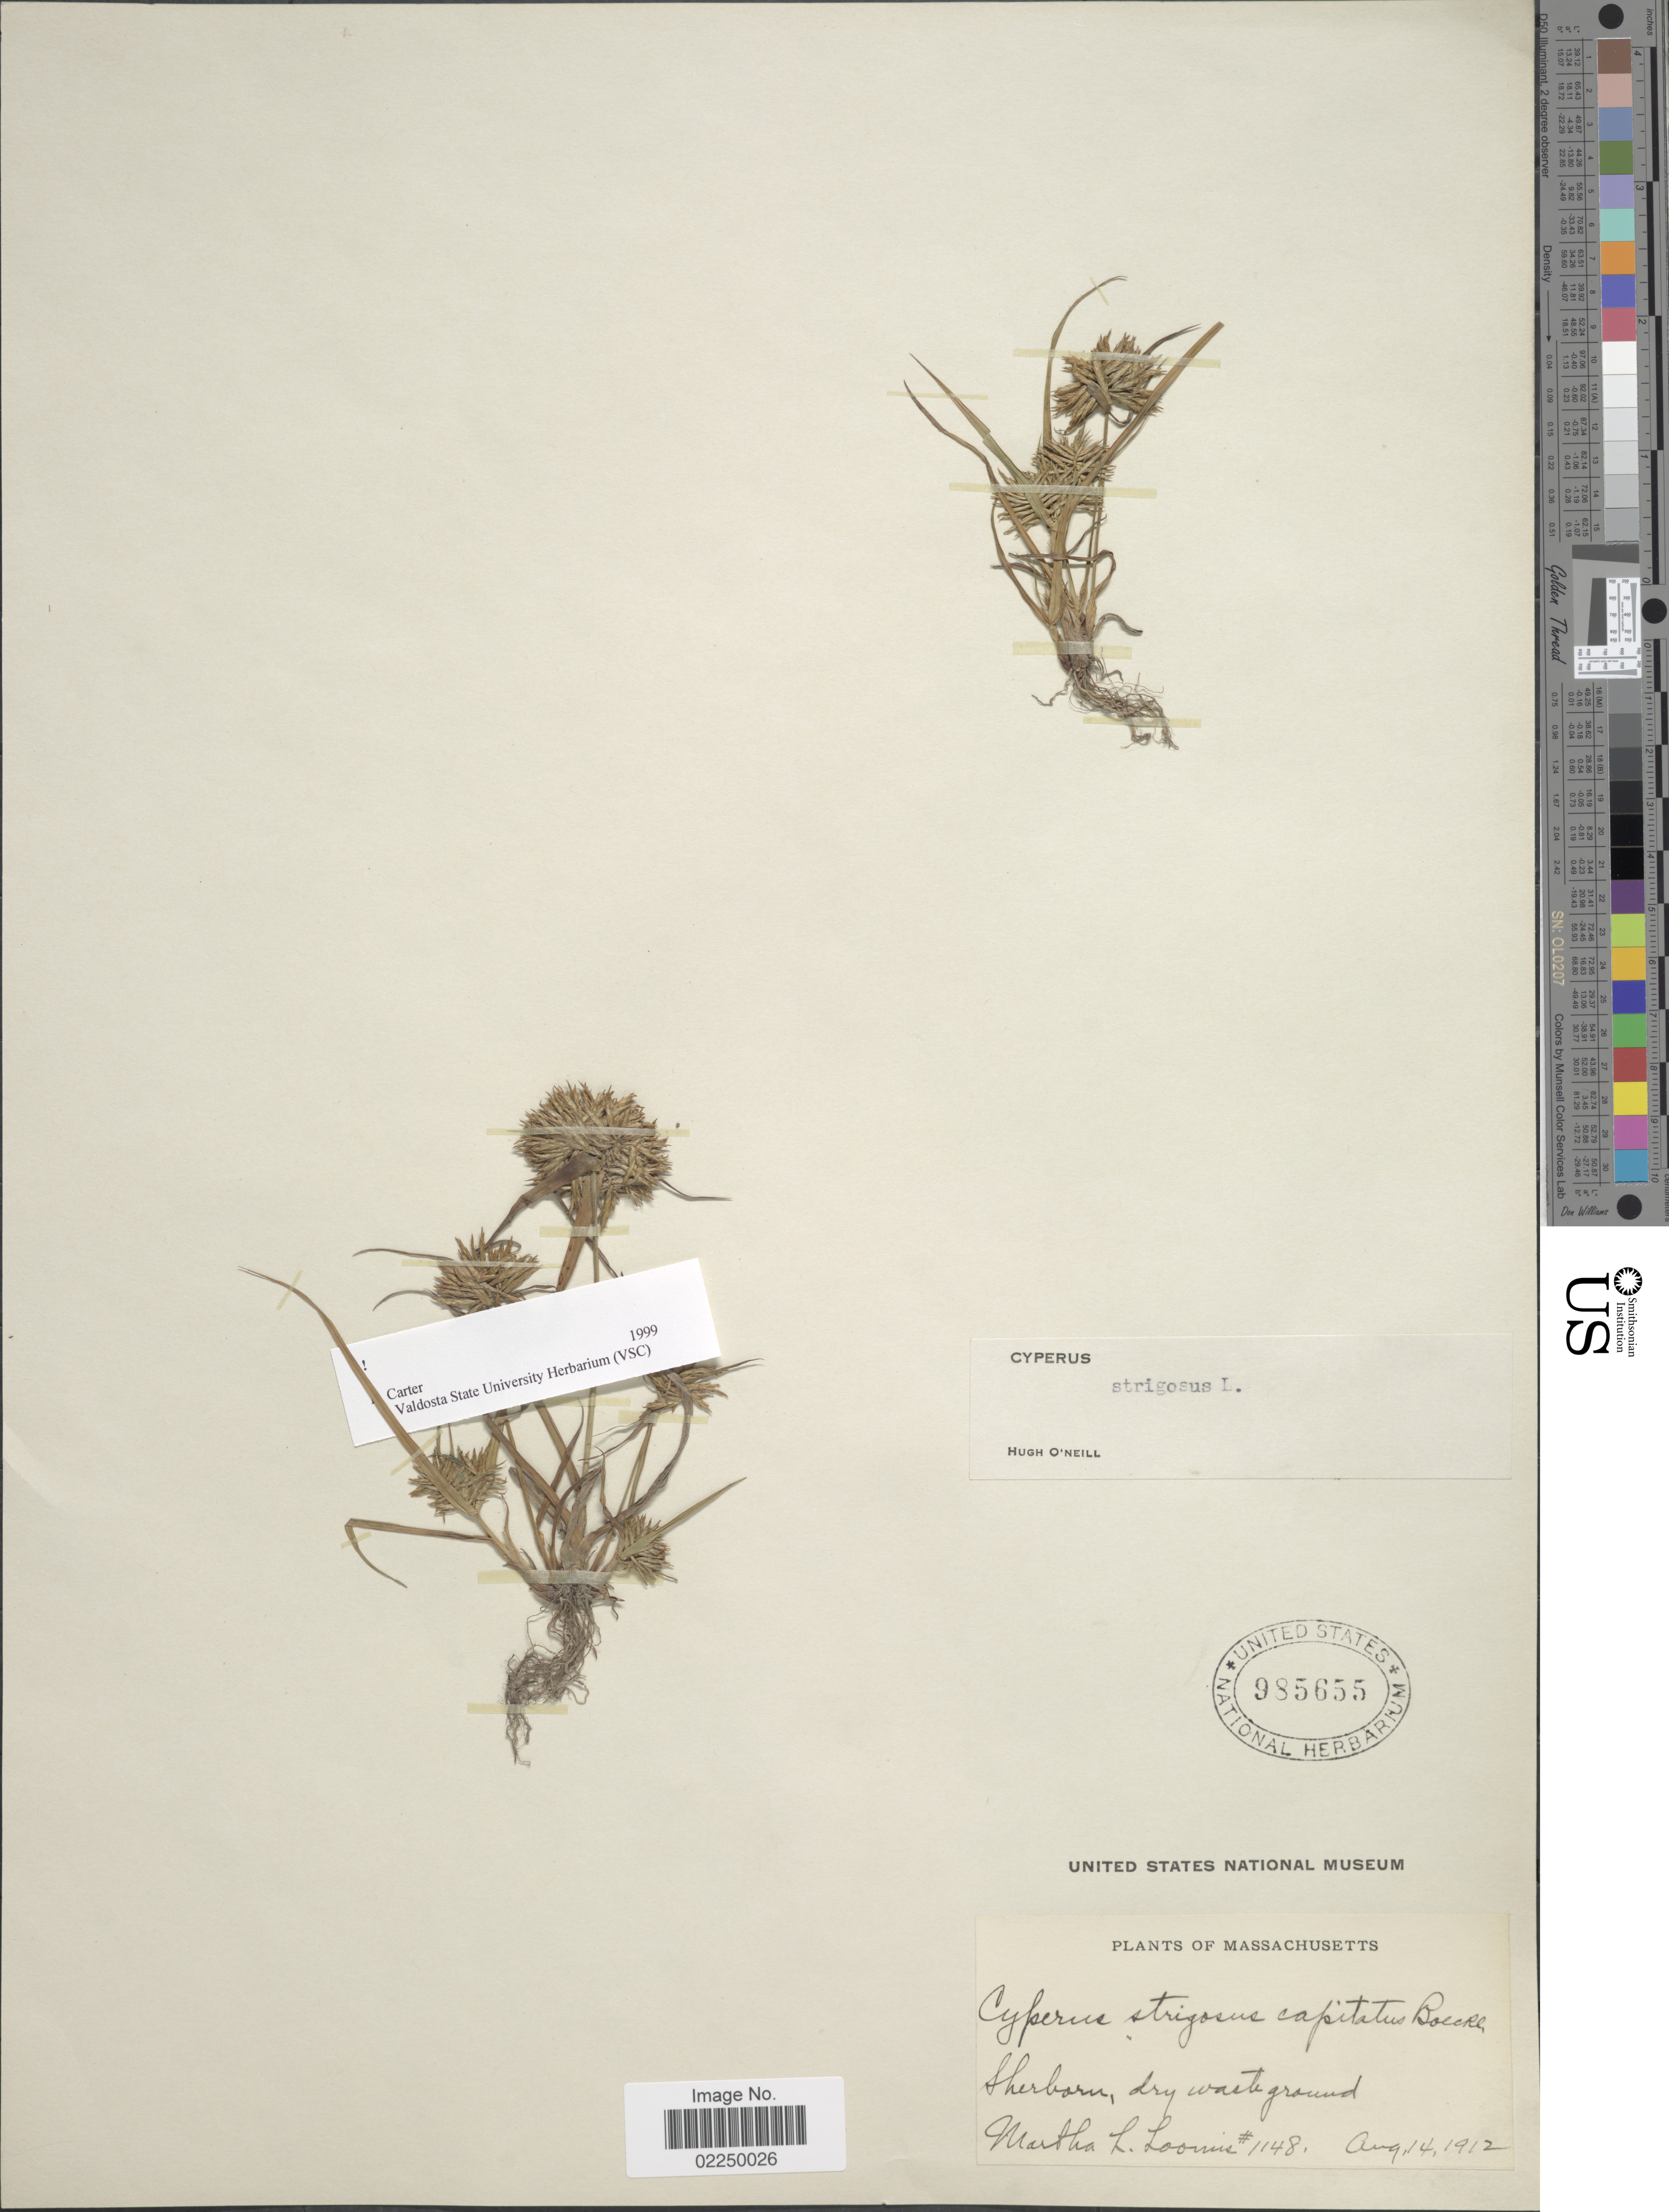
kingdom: Plantae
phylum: Tracheophyta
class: Liliopsida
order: Poales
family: Cyperaceae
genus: Cyperus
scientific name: Cyperus strigosus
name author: L.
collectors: M. L. Loomis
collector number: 1148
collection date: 1912-08-14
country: United States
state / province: Massachusetts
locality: Sherborn, dry waste ground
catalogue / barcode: US 985655